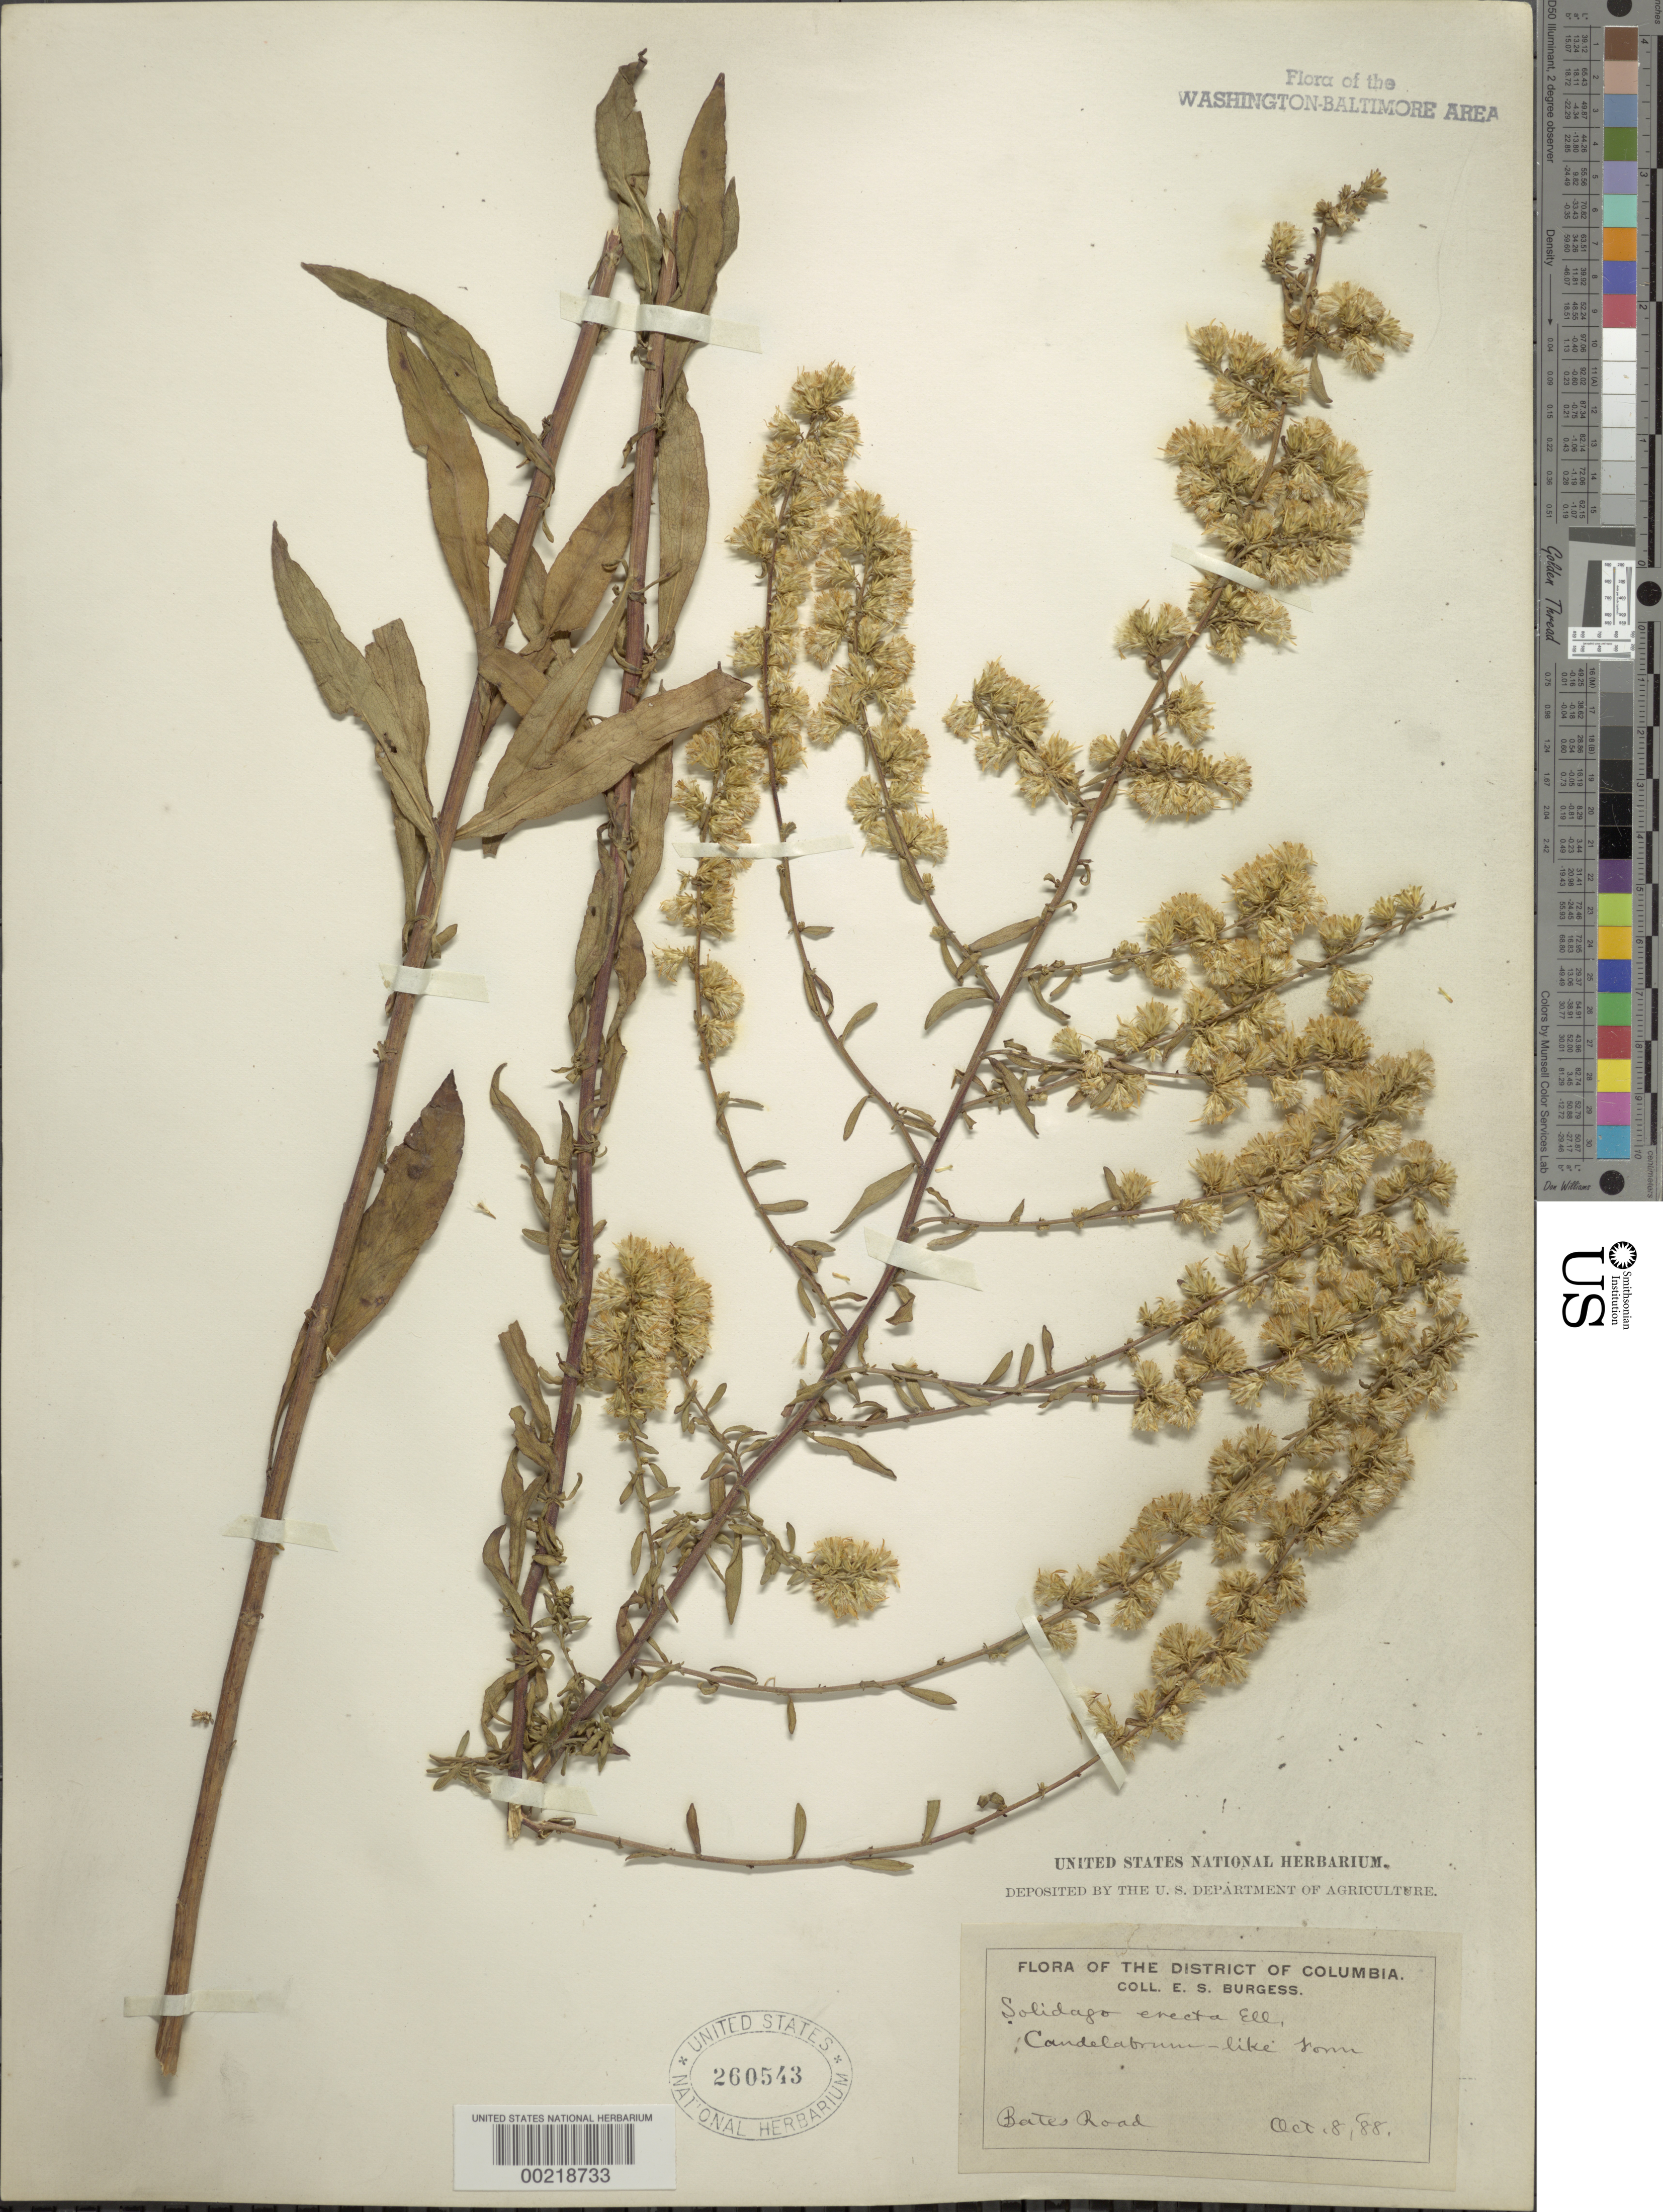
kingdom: Plantae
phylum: Tracheophyta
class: Magnoliopsida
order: Asterales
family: Asteraceae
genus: Solidago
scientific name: Solidago erecta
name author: Pursh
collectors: E. Burgess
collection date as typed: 08 Oct 1888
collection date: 1888-10-08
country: United States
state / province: District of Columbia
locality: Bates Road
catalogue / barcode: US 260543